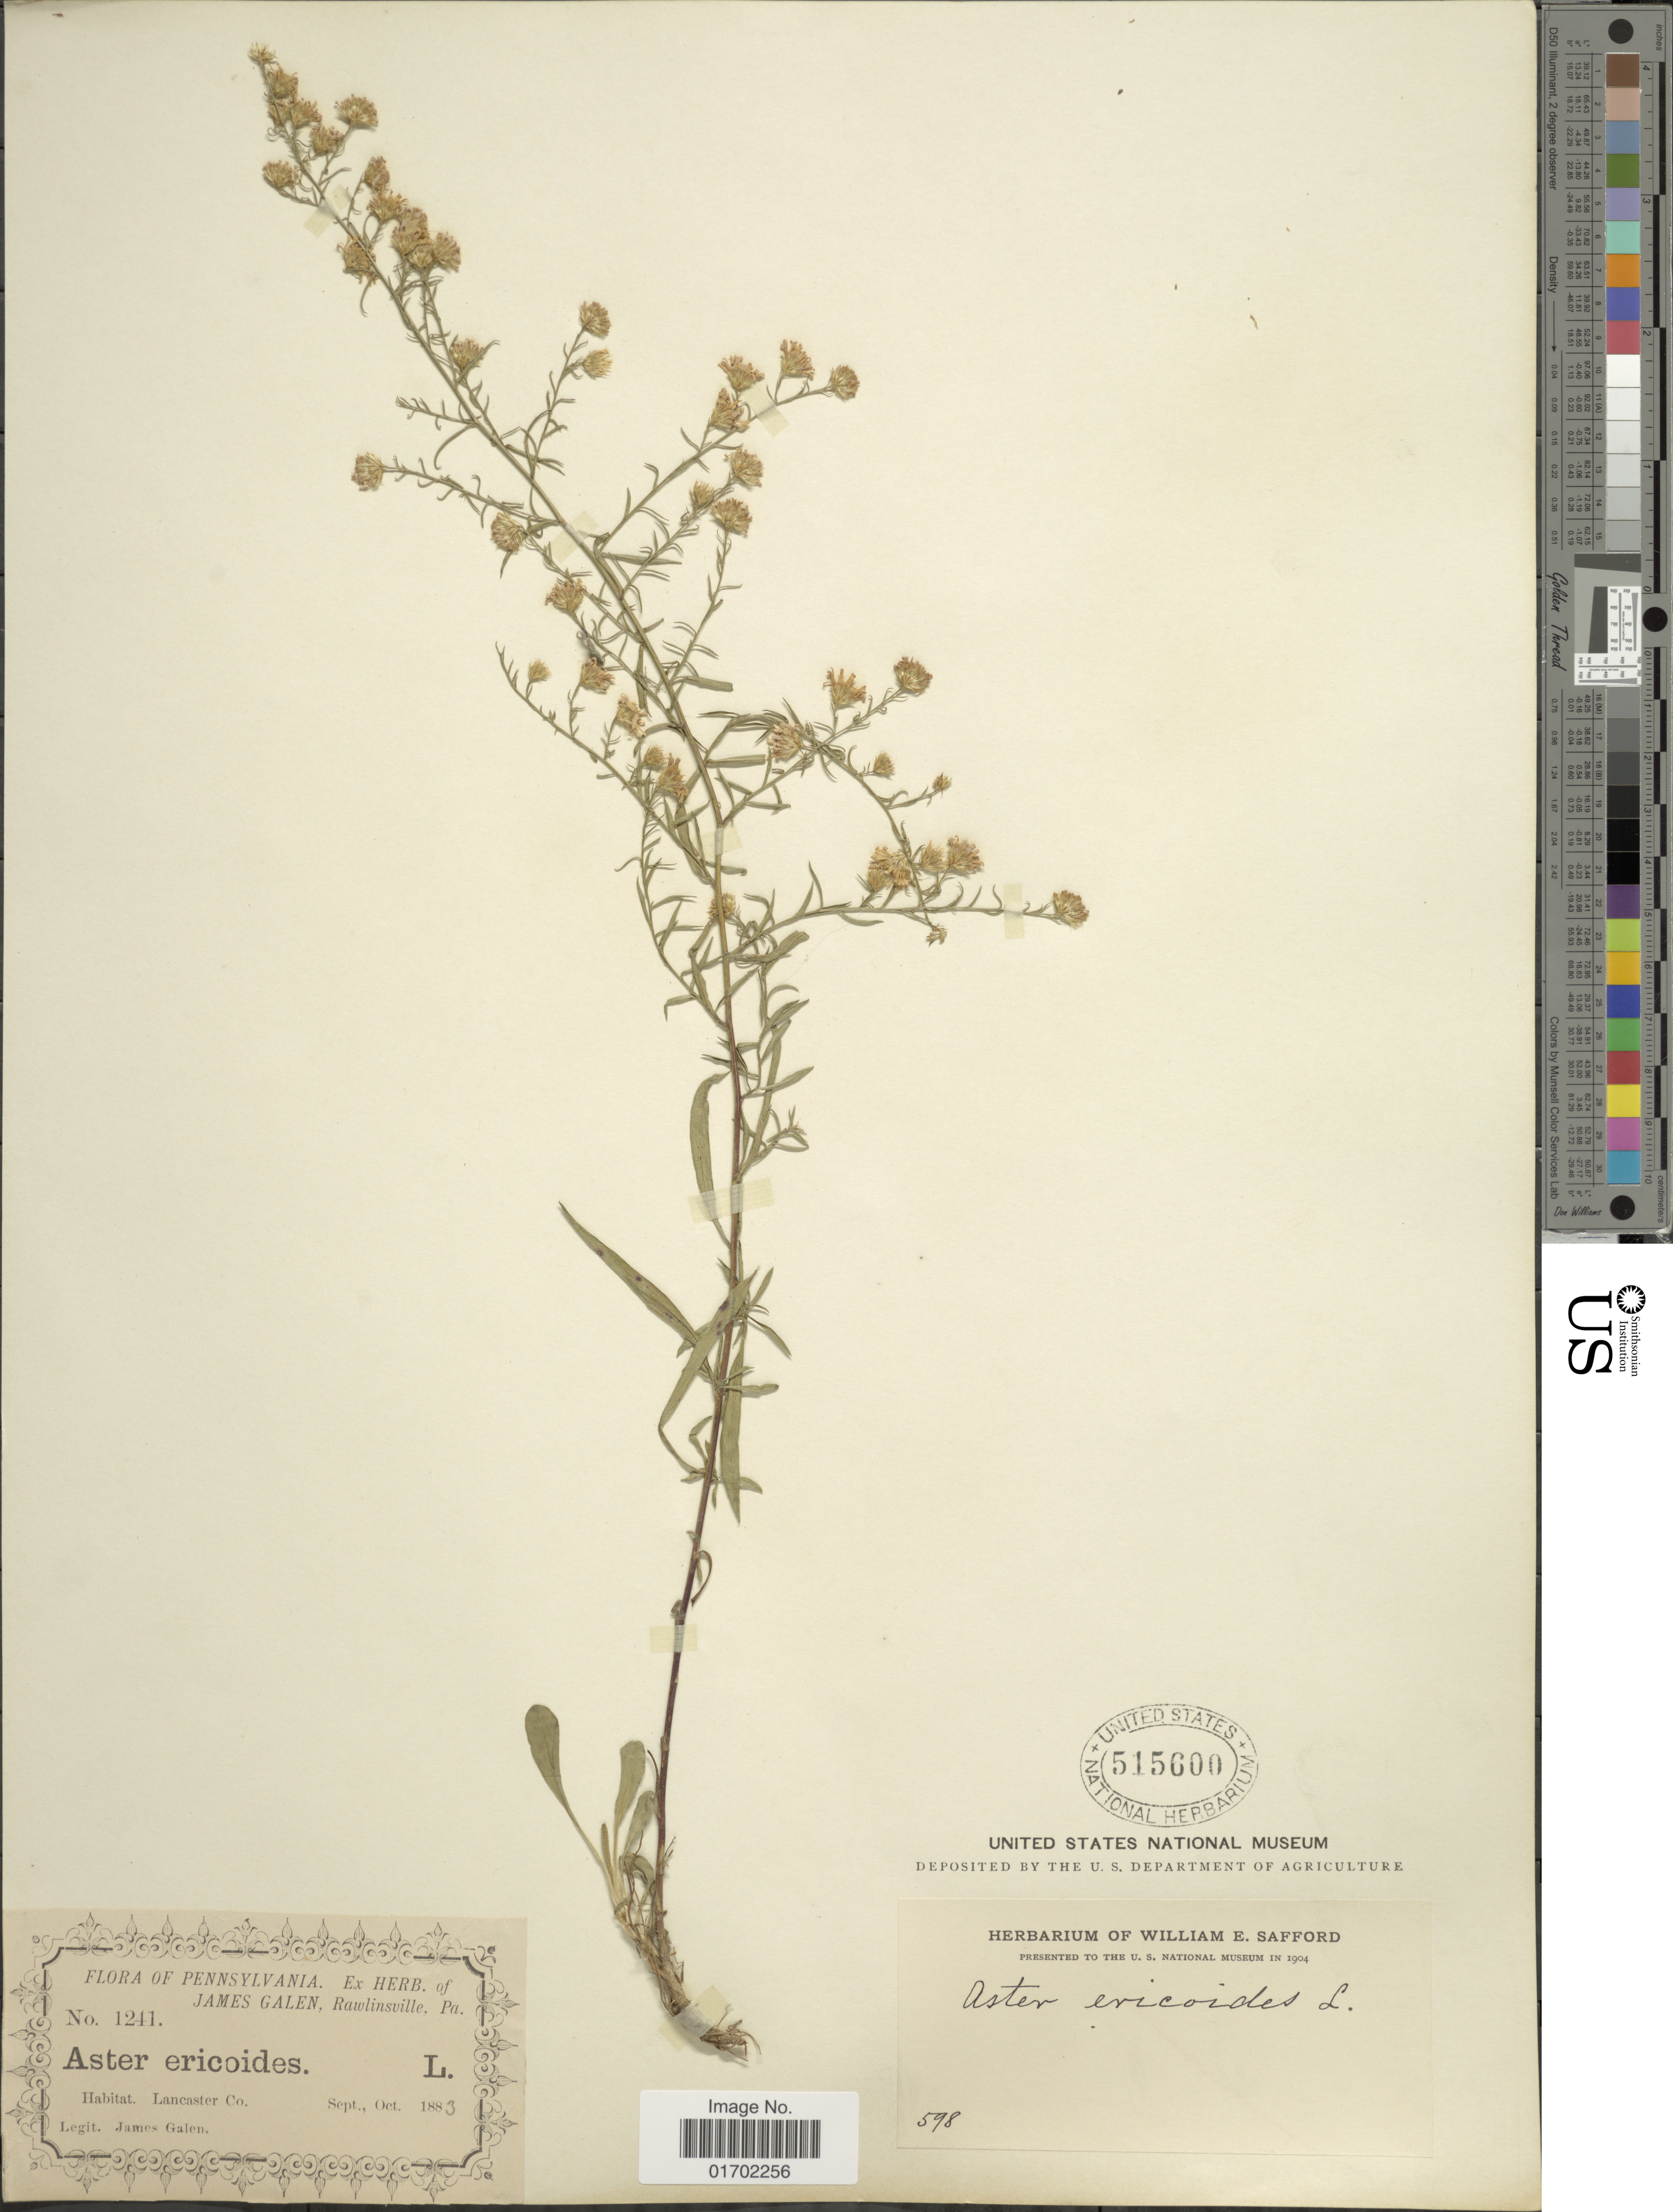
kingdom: Plantae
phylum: Tracheophyta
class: Magnoliopsida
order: Asterales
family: Asteraceae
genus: Symphyotrichum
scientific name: Symphyotrichum pilosum var. pilosum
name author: (Willd.) G.L. Nesom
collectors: J. Galen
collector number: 1241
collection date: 1883-09/1883-10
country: United States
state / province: Pennsylvania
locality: Lancaster Co.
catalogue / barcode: US 515600